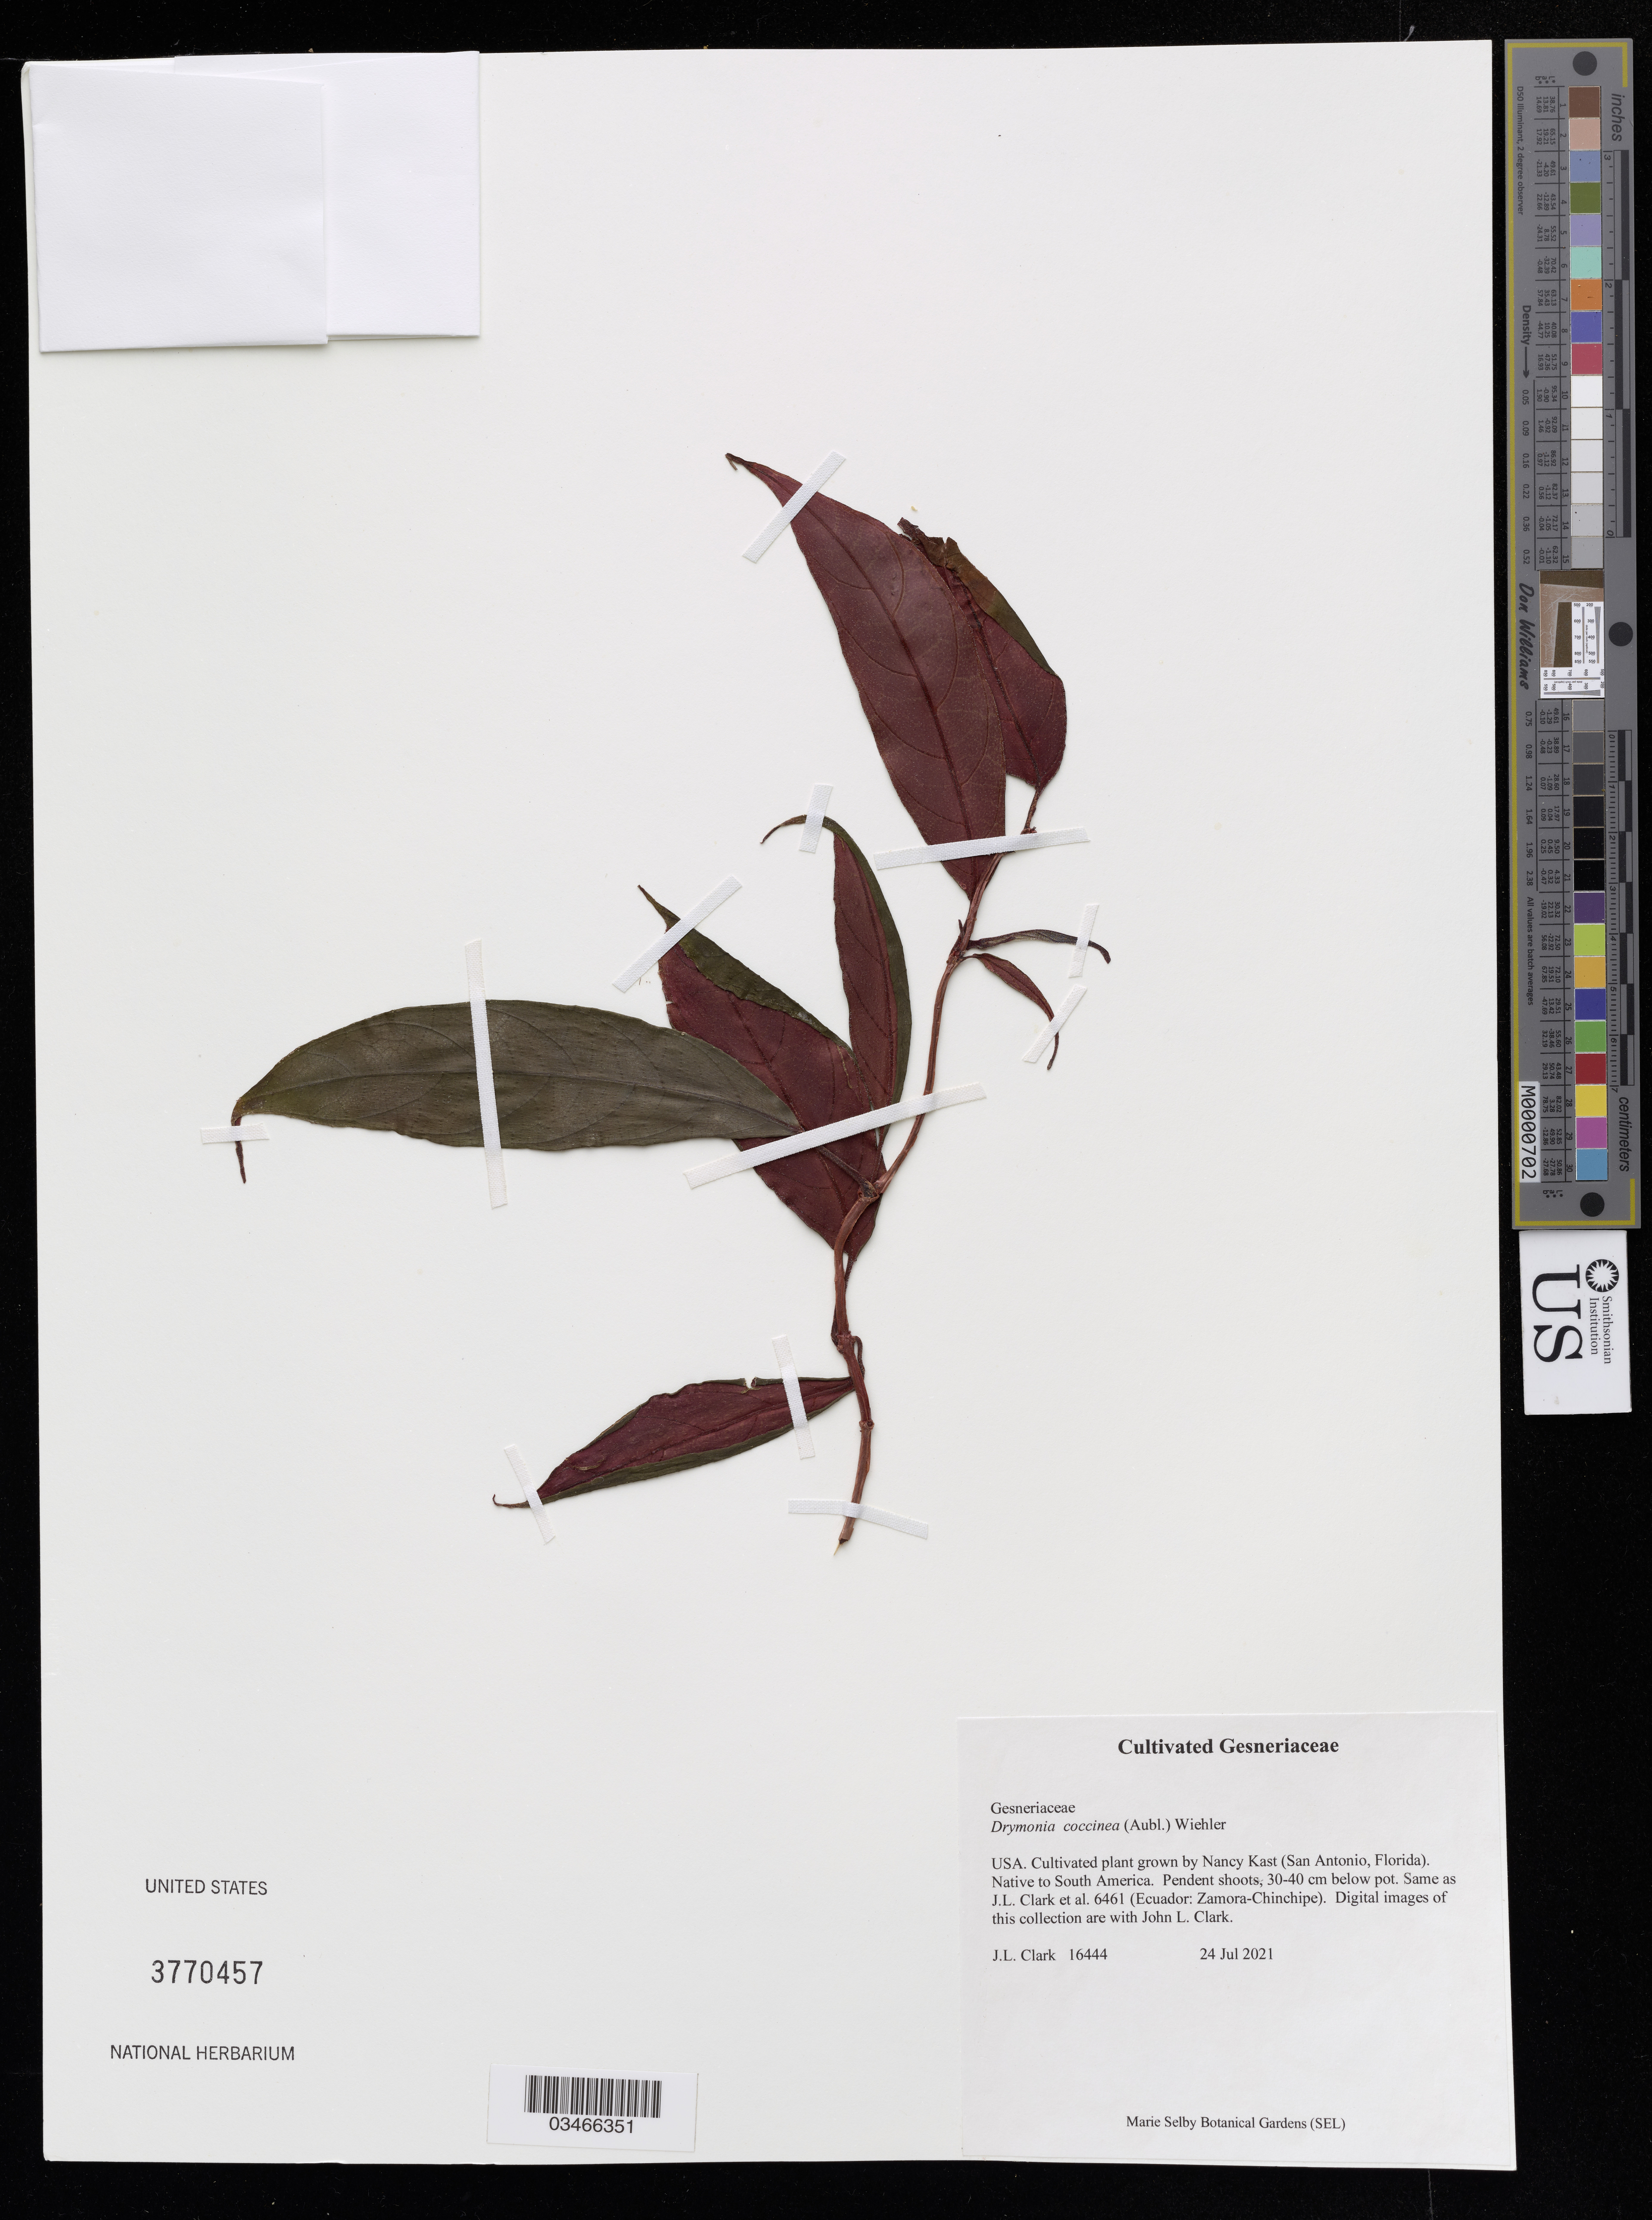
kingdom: Plantae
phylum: Tracheophyta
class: Magnoliopsida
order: Lamiales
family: Gesneriaceae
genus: Drymonia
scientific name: Drymonia coccinea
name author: (Aubl.) Wiehler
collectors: J. Clark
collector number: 16444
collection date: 2021-07-24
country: United States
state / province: Florida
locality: (San Antonio).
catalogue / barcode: US 3770457